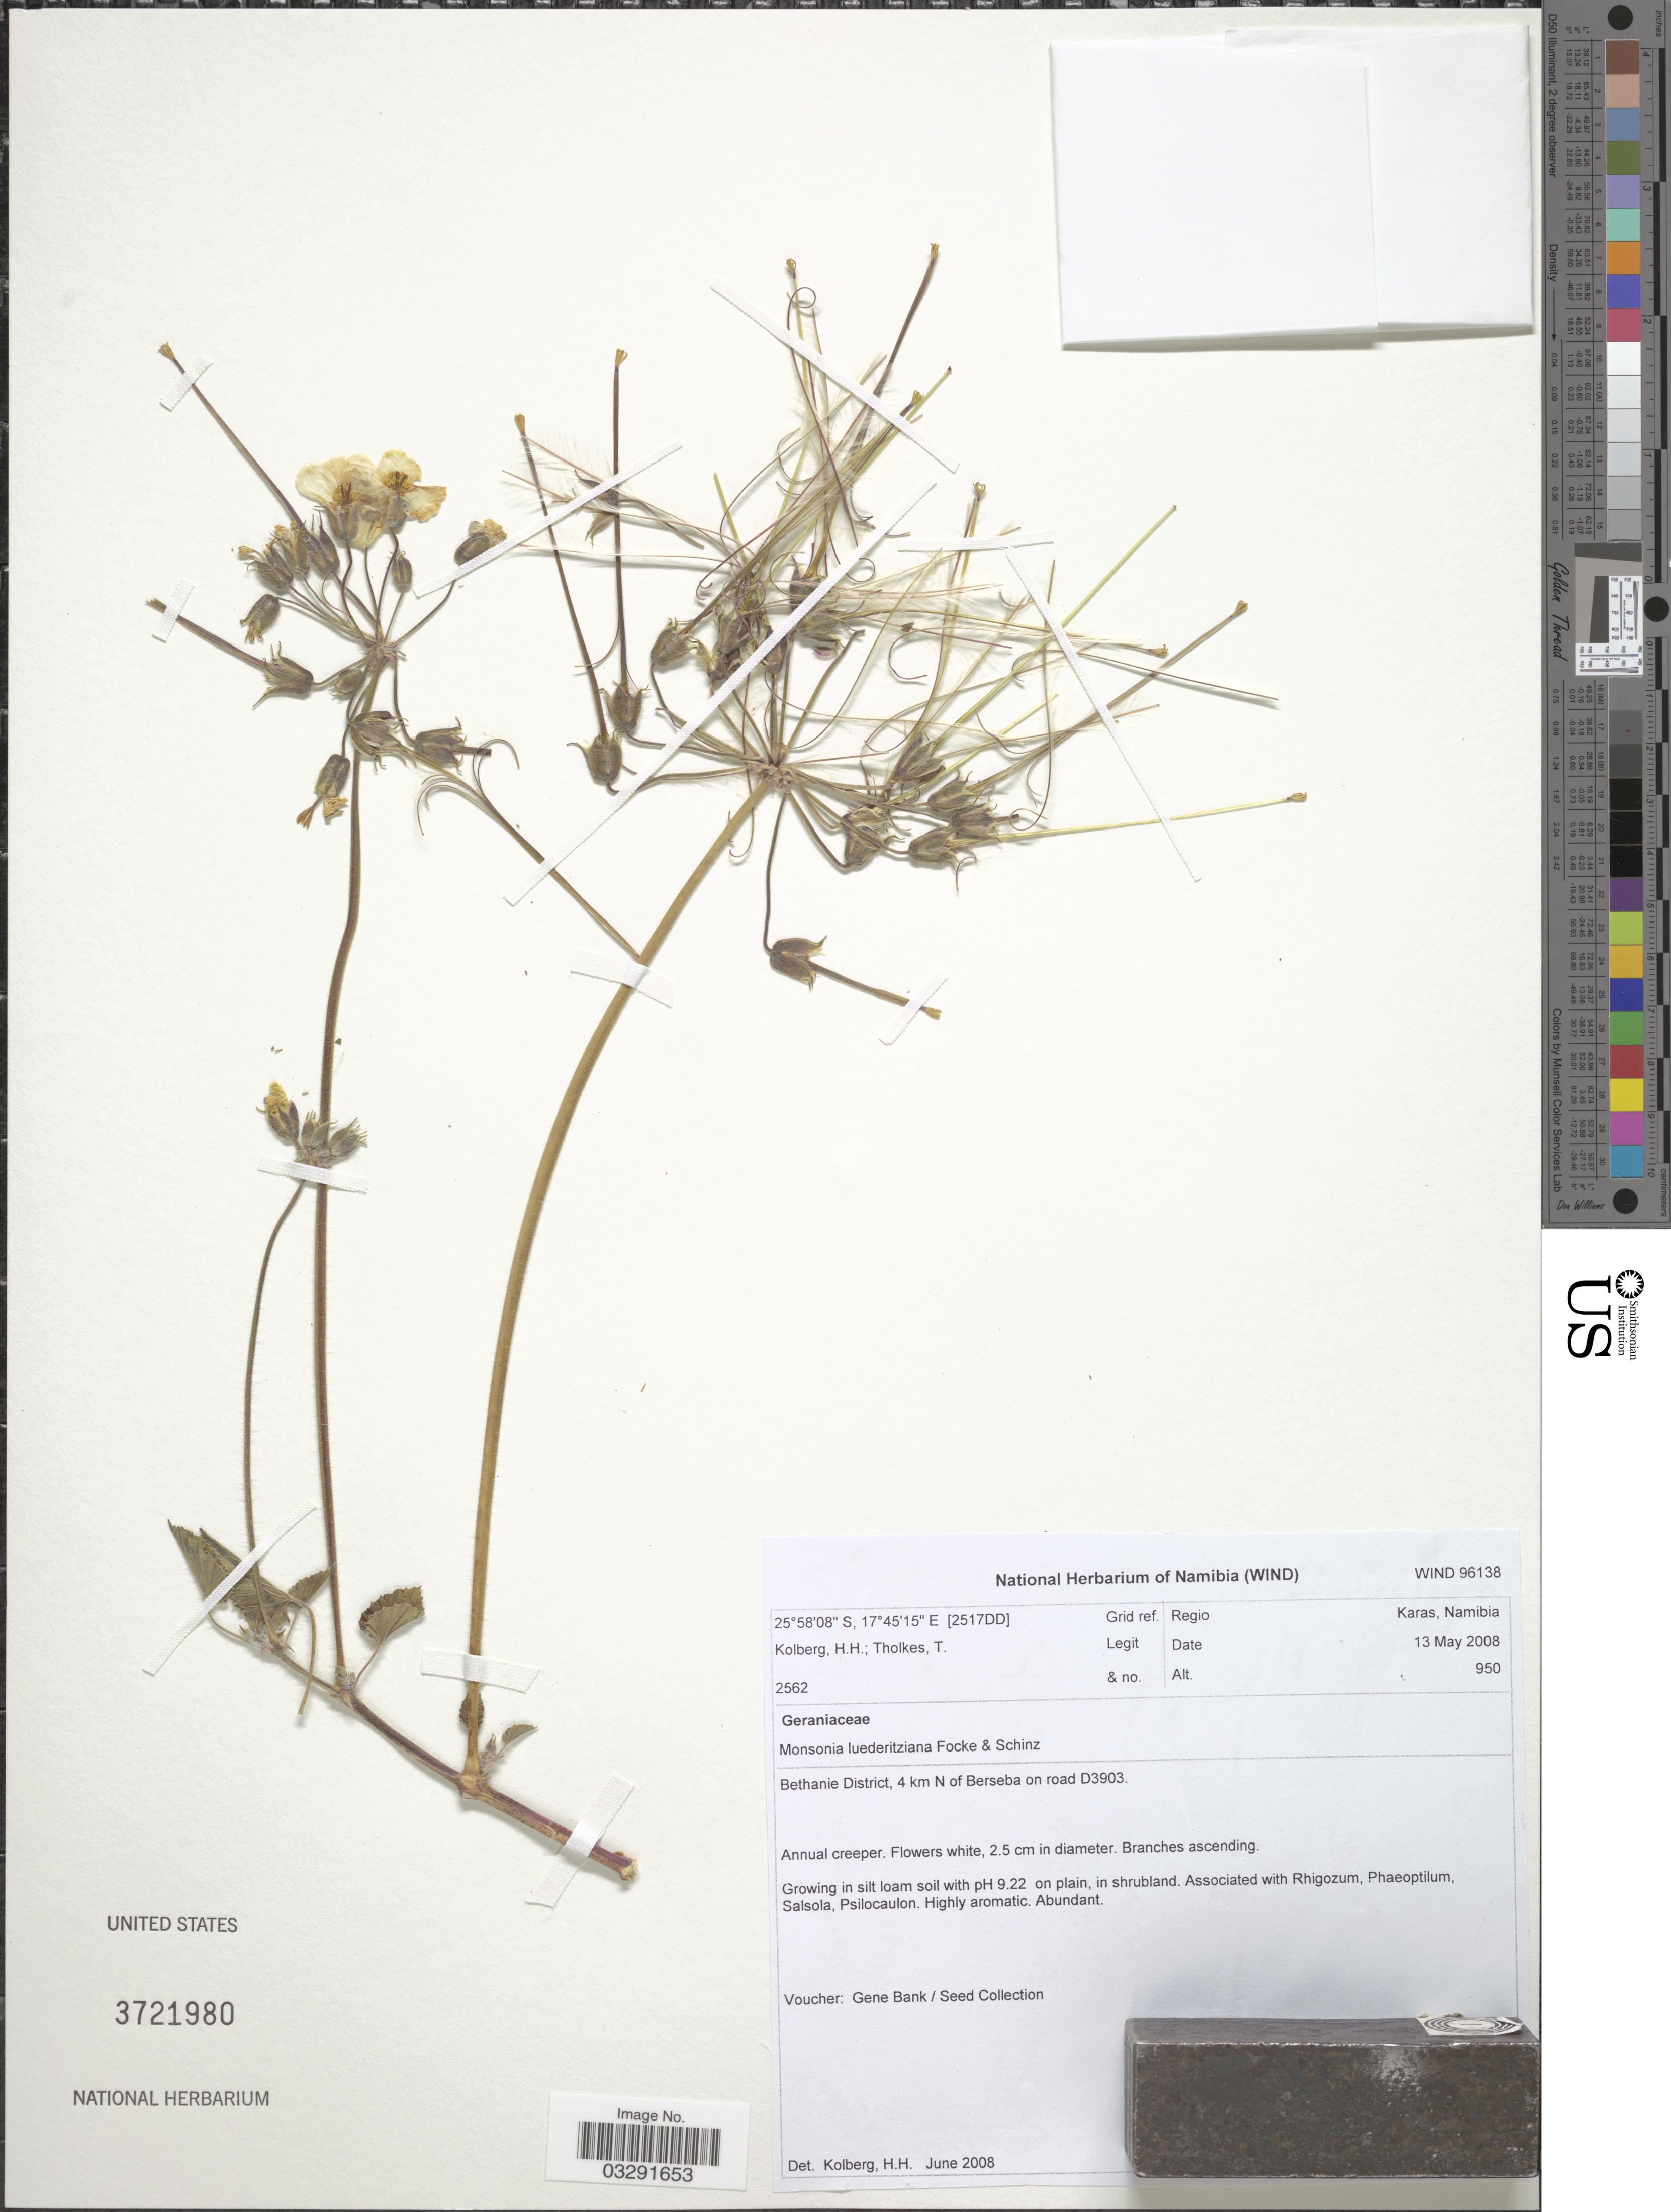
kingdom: Plantae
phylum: Tracheophyta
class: Magnoliopsida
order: Geraniales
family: Geraniaceae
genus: Monsonia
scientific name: Monsonia luederitziana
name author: Focke & Schinz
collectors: H. H. Kolberg & T. Tholkes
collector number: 2562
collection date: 2008-05-13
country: Namibia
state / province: Karas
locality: Grid ref. [2517DD]. Regio Karas, Namibia. Bethanie District, 4 km N of Berseba on road D3903.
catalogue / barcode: US 3721980